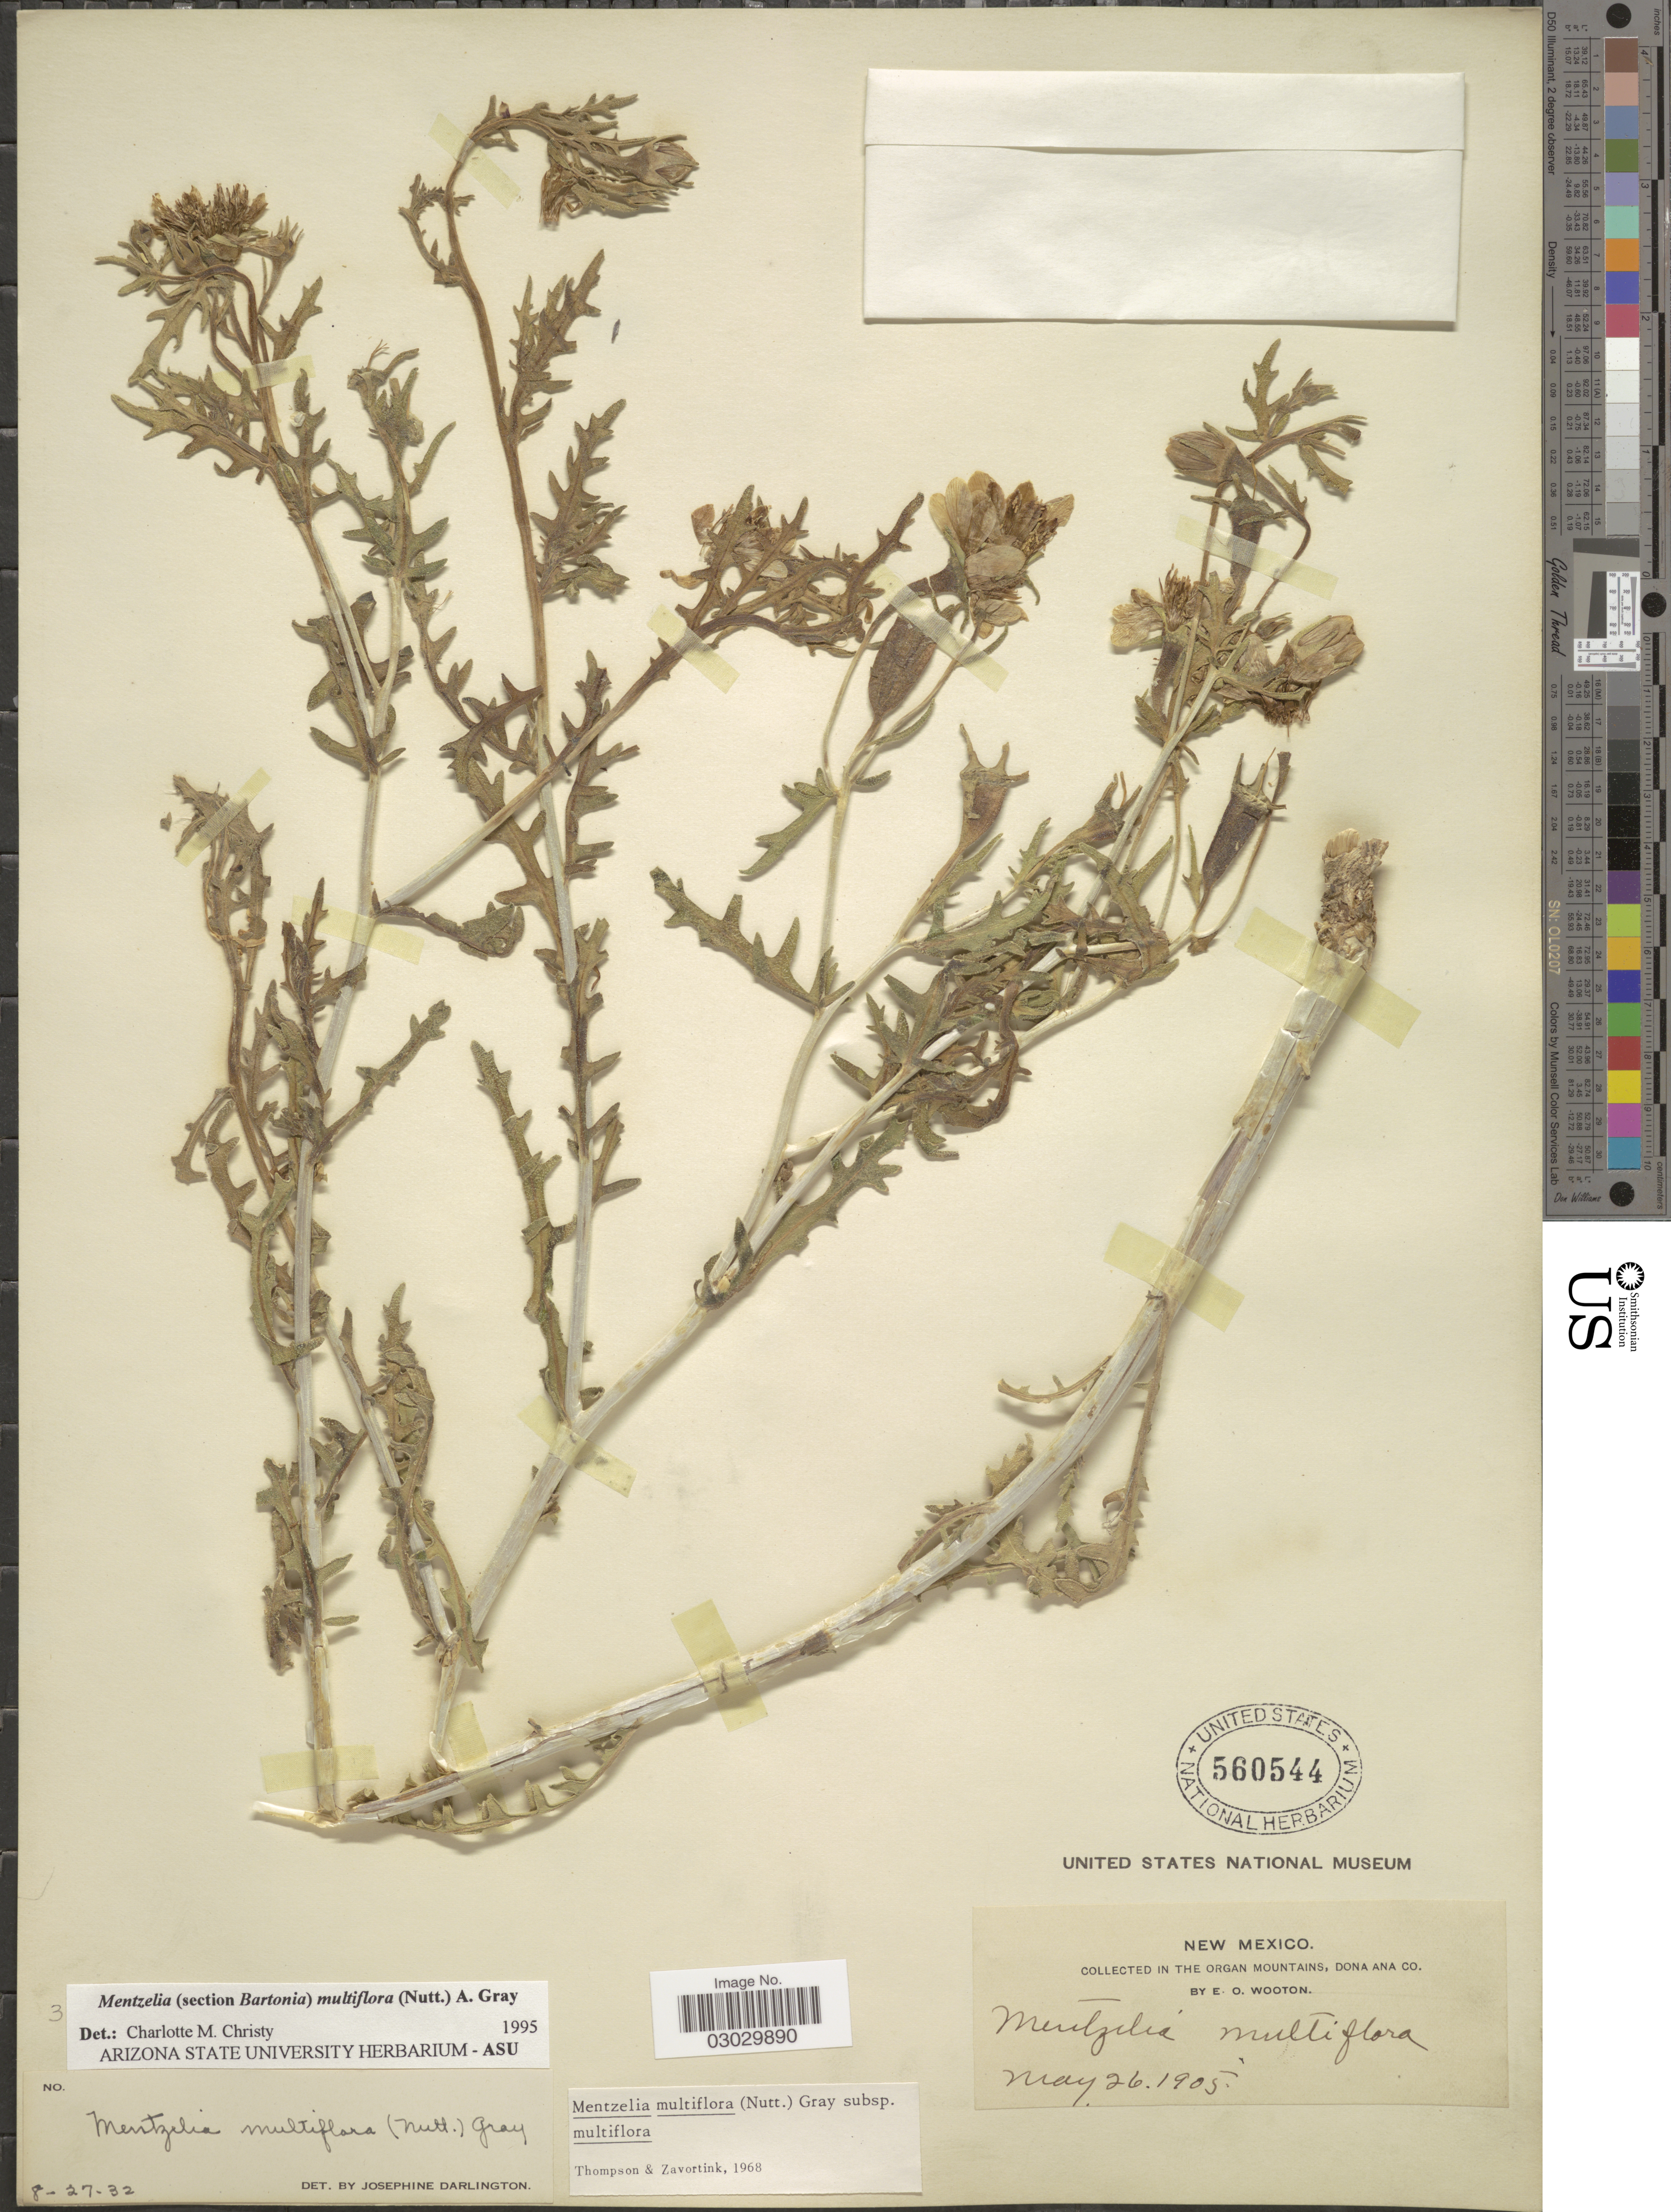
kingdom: Plantae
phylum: Tracheophyta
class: Magnoliopsida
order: Cornales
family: Loasaceae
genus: Mentzelia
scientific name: Mentzelia multiflora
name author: (Nutt.) A. Gray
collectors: E. O. Wooton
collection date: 1905-05-26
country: United States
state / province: New Mexico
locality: Collected in the Organ Mountains, Dona Ana Co.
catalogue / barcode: US 560544